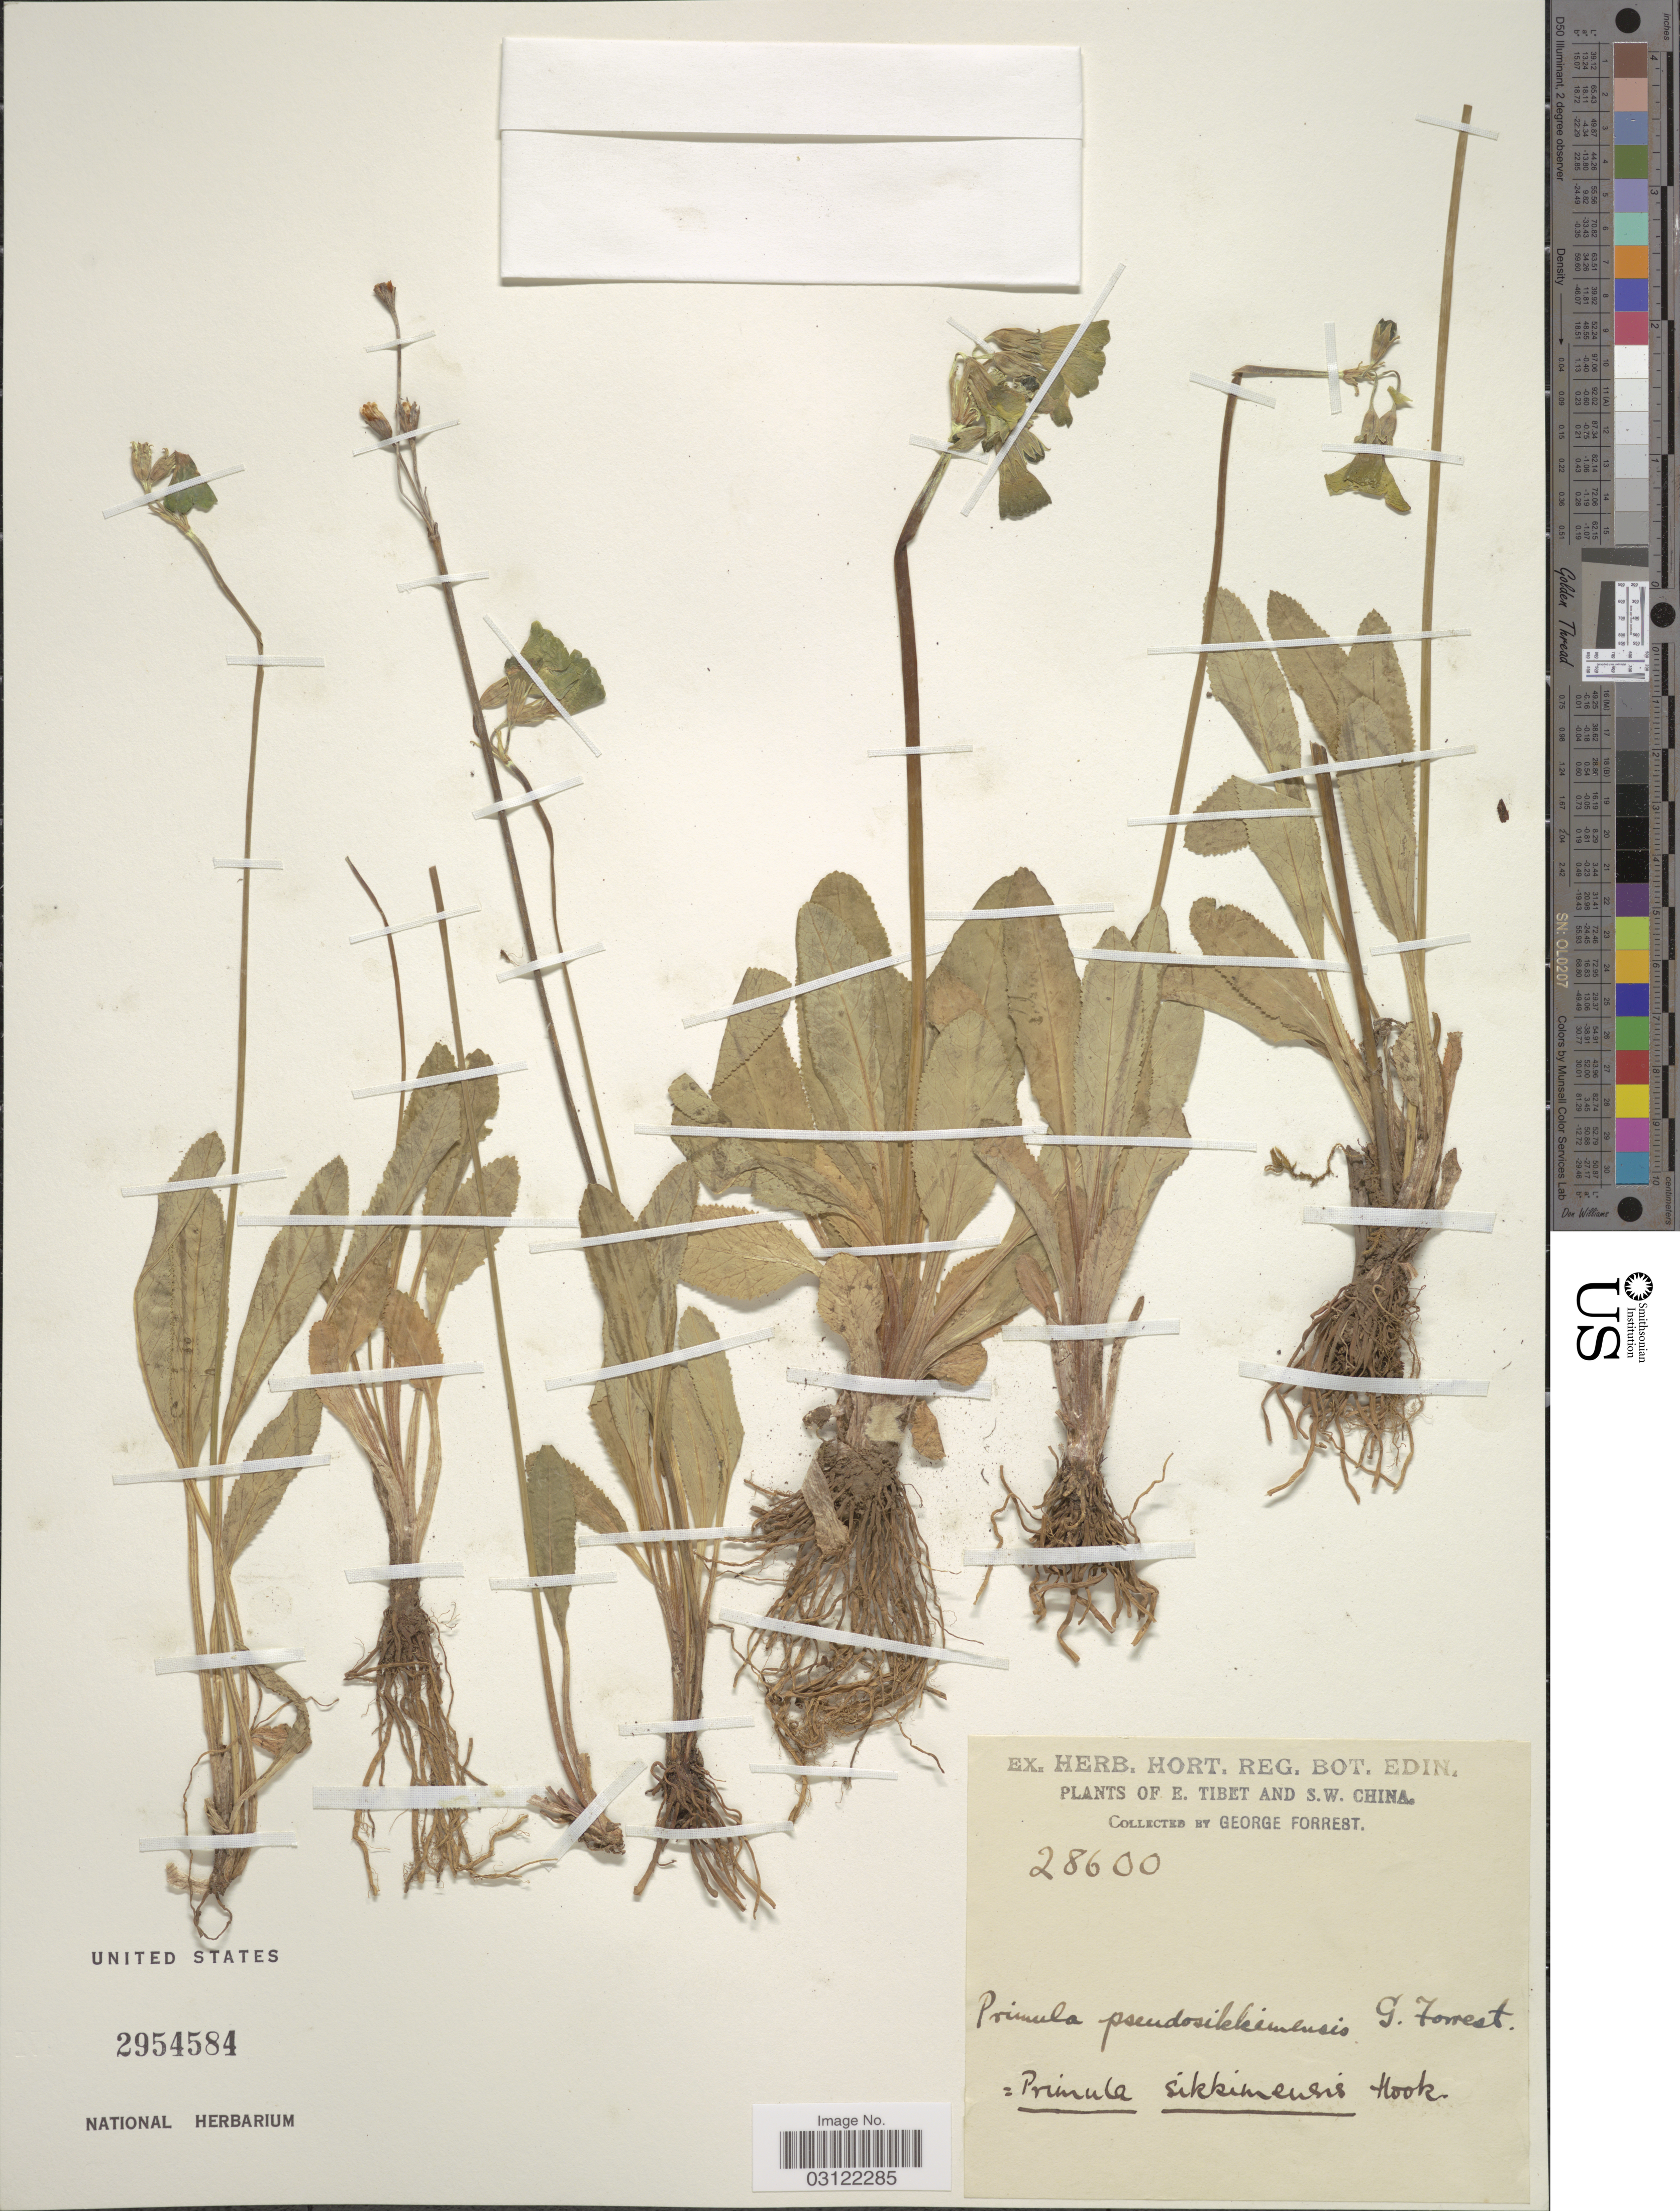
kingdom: Plantae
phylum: Tracheophyta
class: Magnoliopsida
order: Ericales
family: Primulaceae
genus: Primula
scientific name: Primula sikkimensis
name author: Hook.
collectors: G. Forrest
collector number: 28600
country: China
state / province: Xizang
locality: E. Tibet and S. W. China.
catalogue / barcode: US 2954584